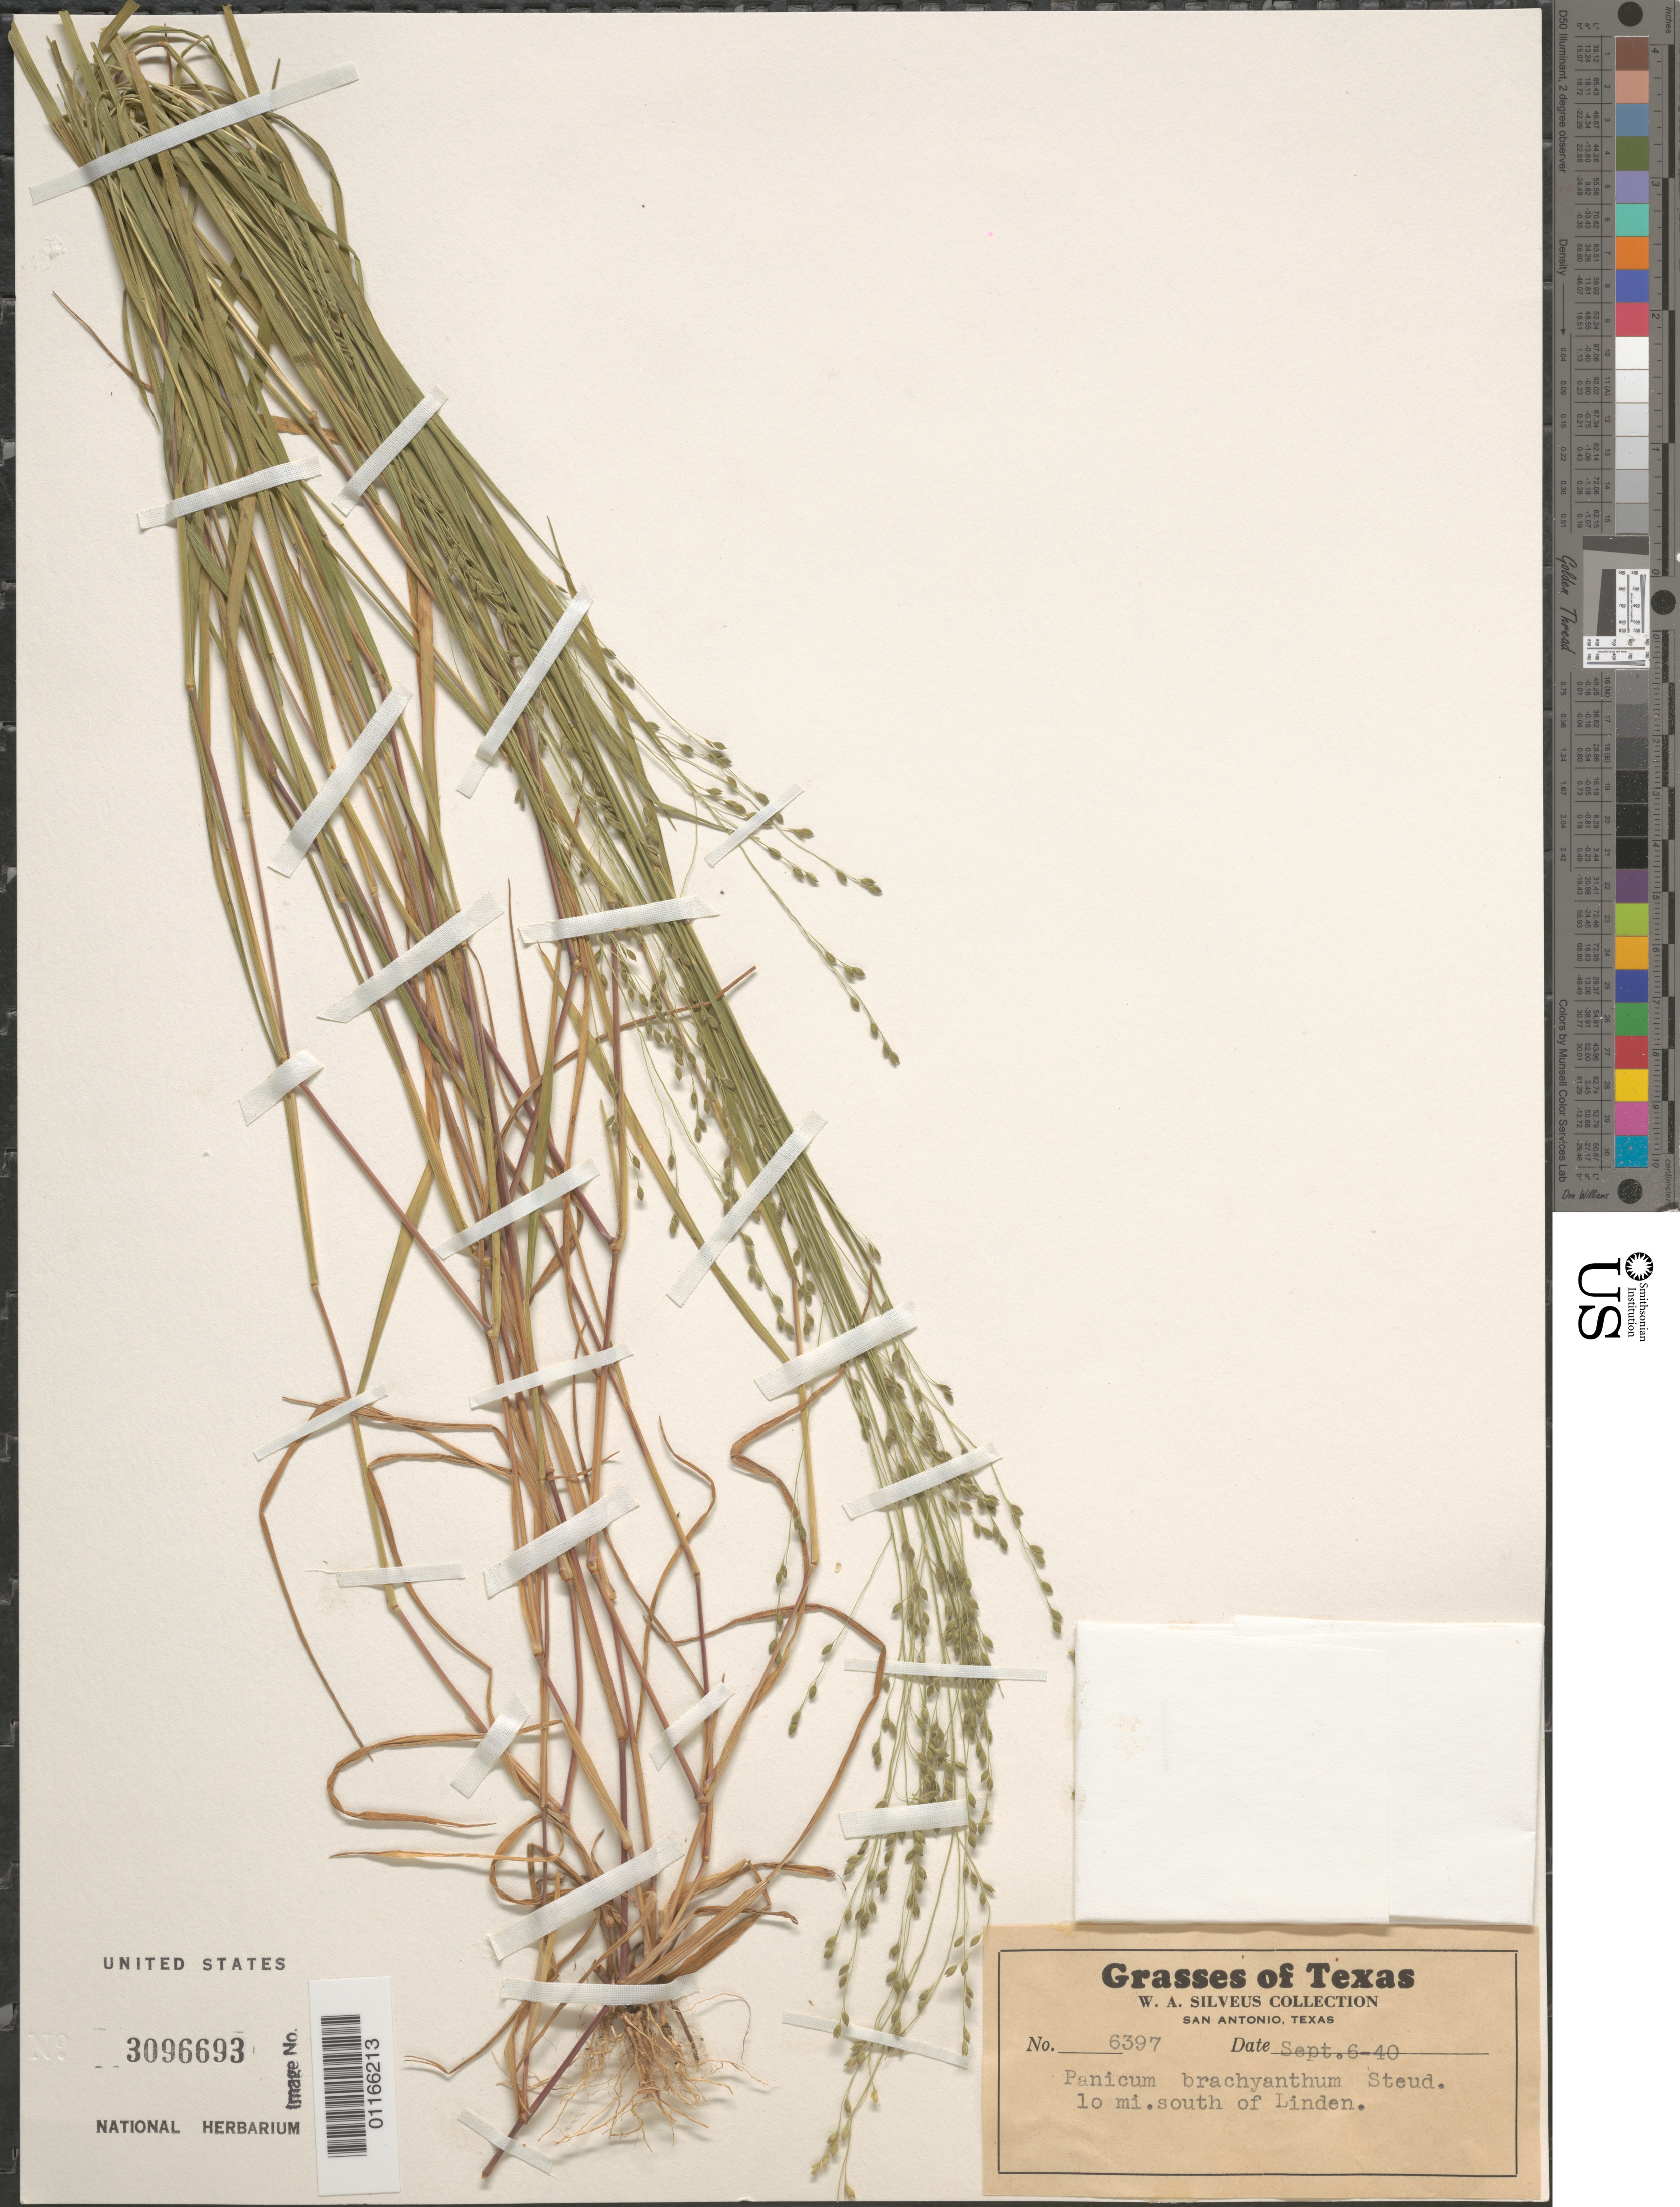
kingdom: Plantae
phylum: Tracheophyta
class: Liliopsida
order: Poales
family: Poaceae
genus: Panicum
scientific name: Panicum brachyanthum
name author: Steud.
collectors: W. Silveus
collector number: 6397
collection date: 1940-09-06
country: United States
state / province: Texas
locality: San Antonio. 10 mi. south of Linden.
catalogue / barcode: US 3096693